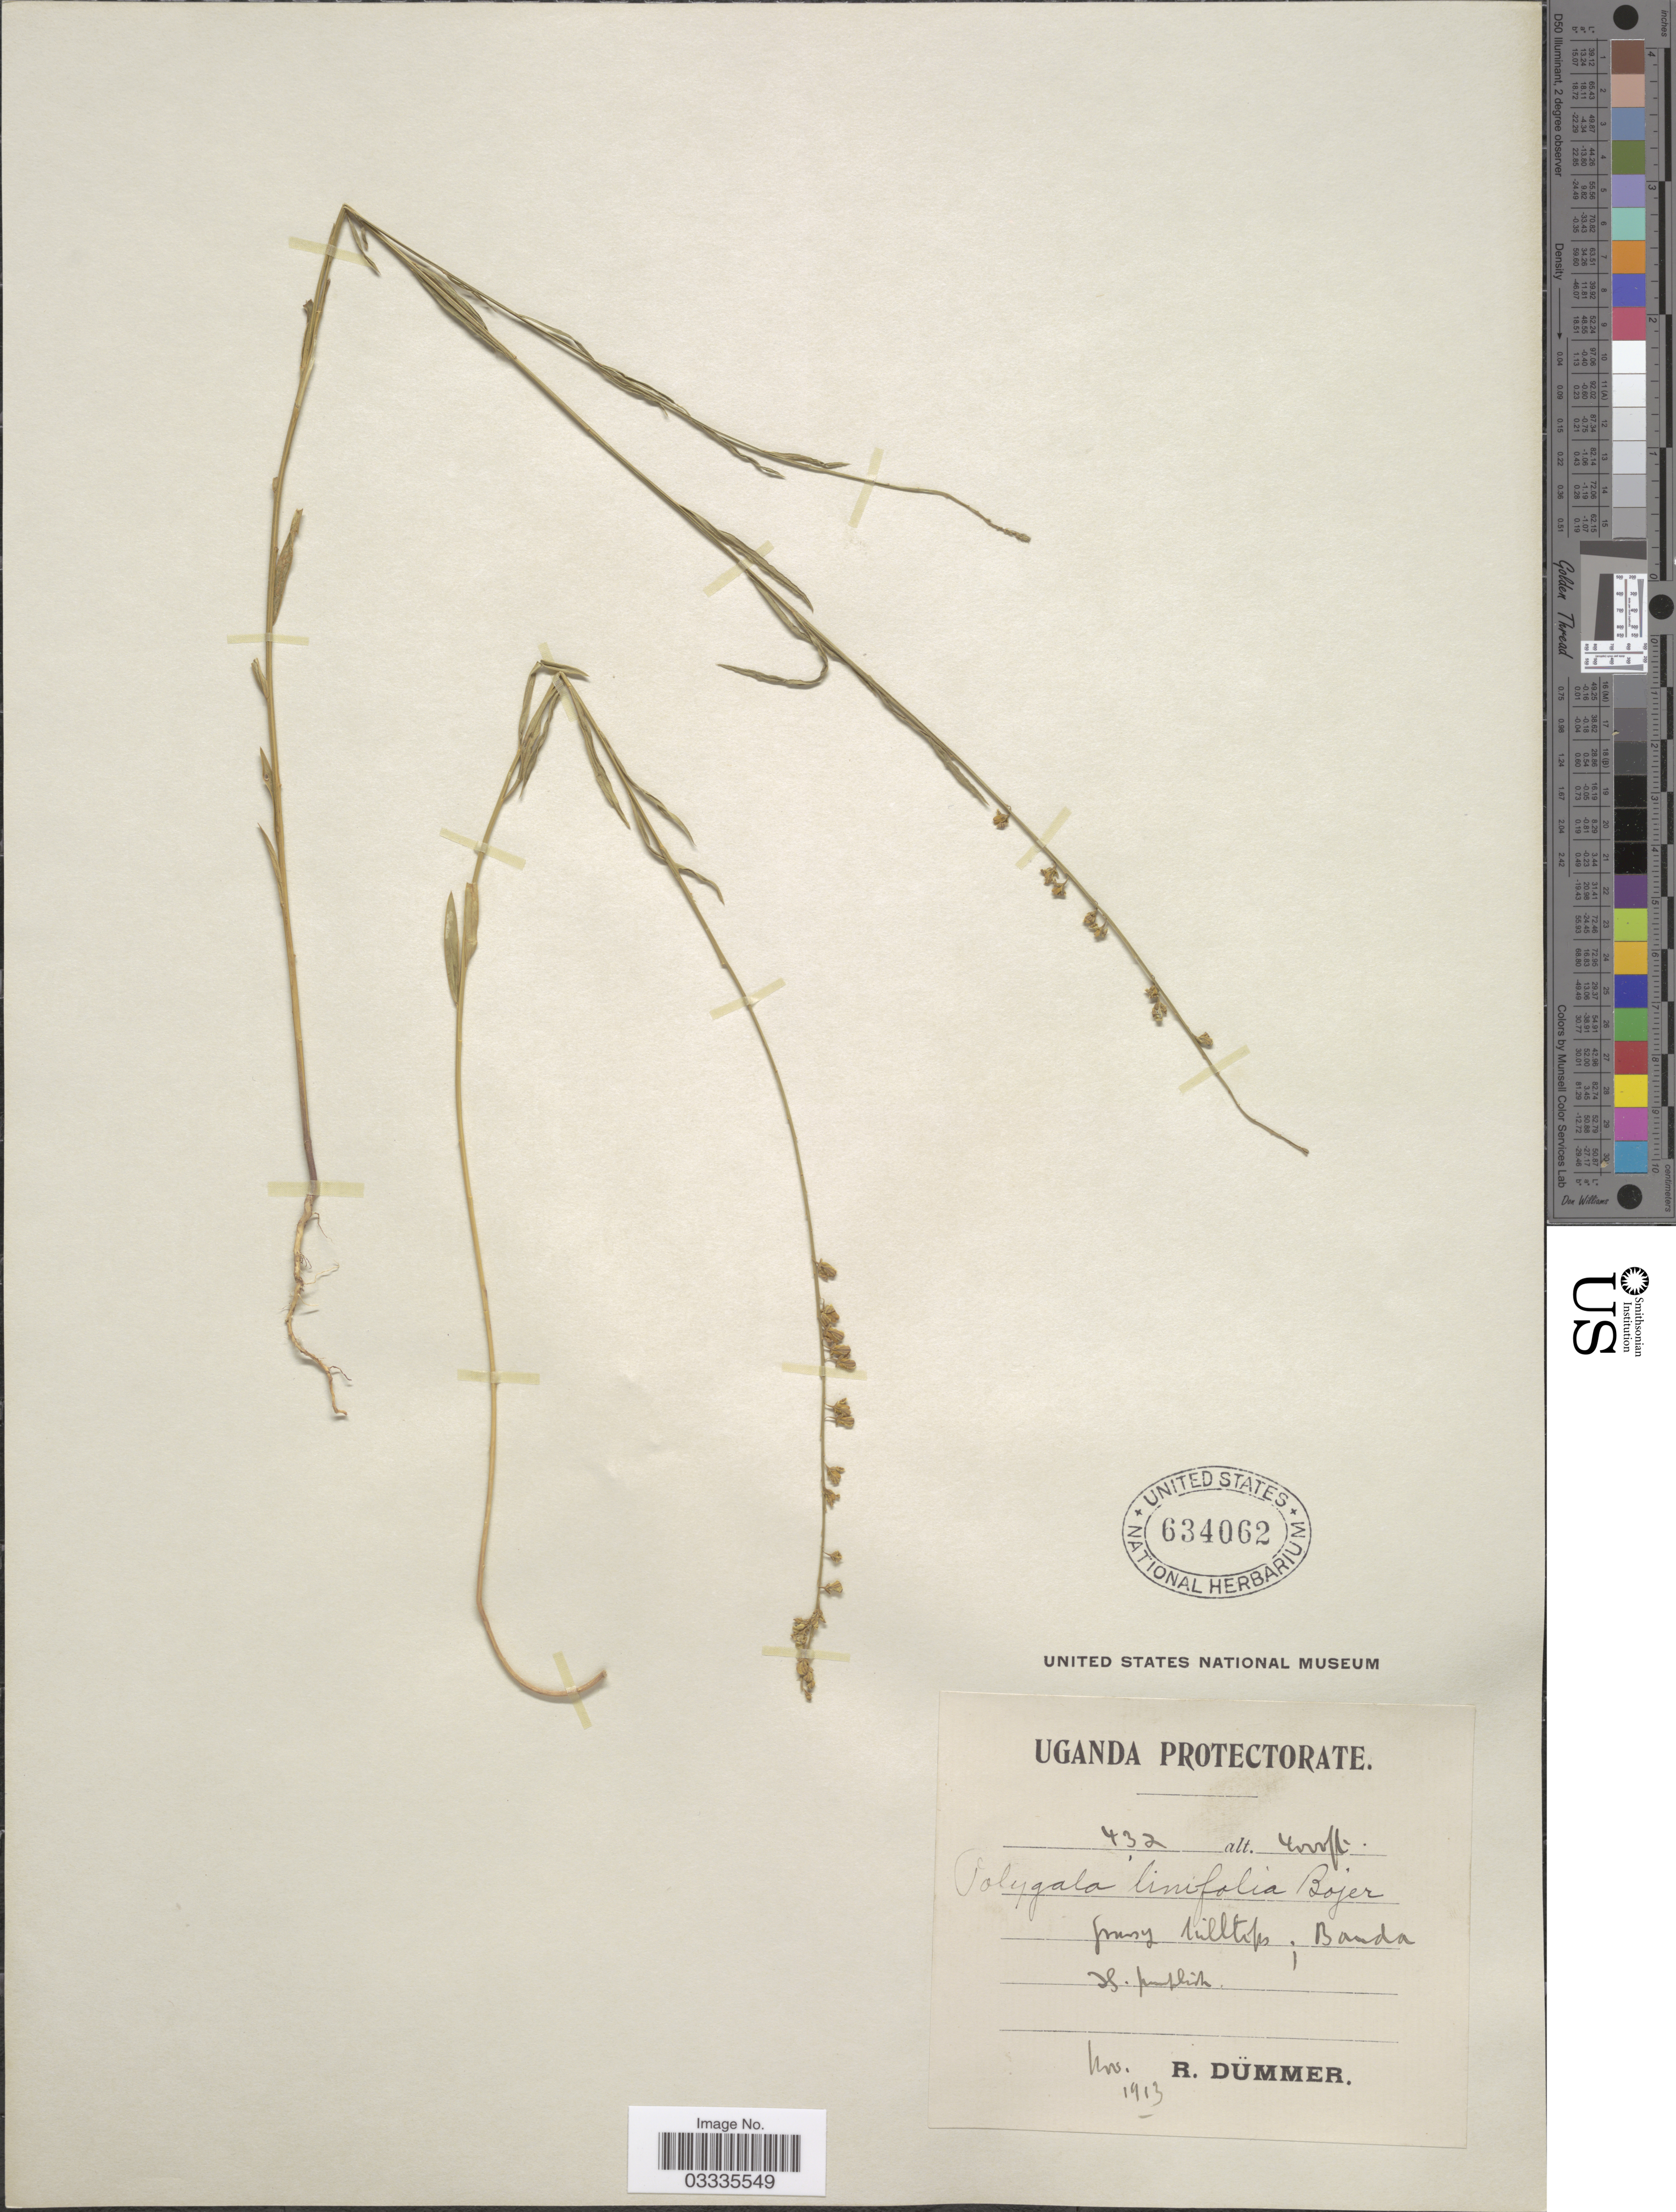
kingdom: Plantae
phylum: Tracheophyta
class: Magnoliopsida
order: Fabales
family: Polygalaceae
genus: Polygala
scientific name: Polygala linifolia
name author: Scheele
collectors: R. A. Dümmer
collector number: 432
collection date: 1913-11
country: Uganda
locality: Grassy hilltop; Banda.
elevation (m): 1219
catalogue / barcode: US 634062